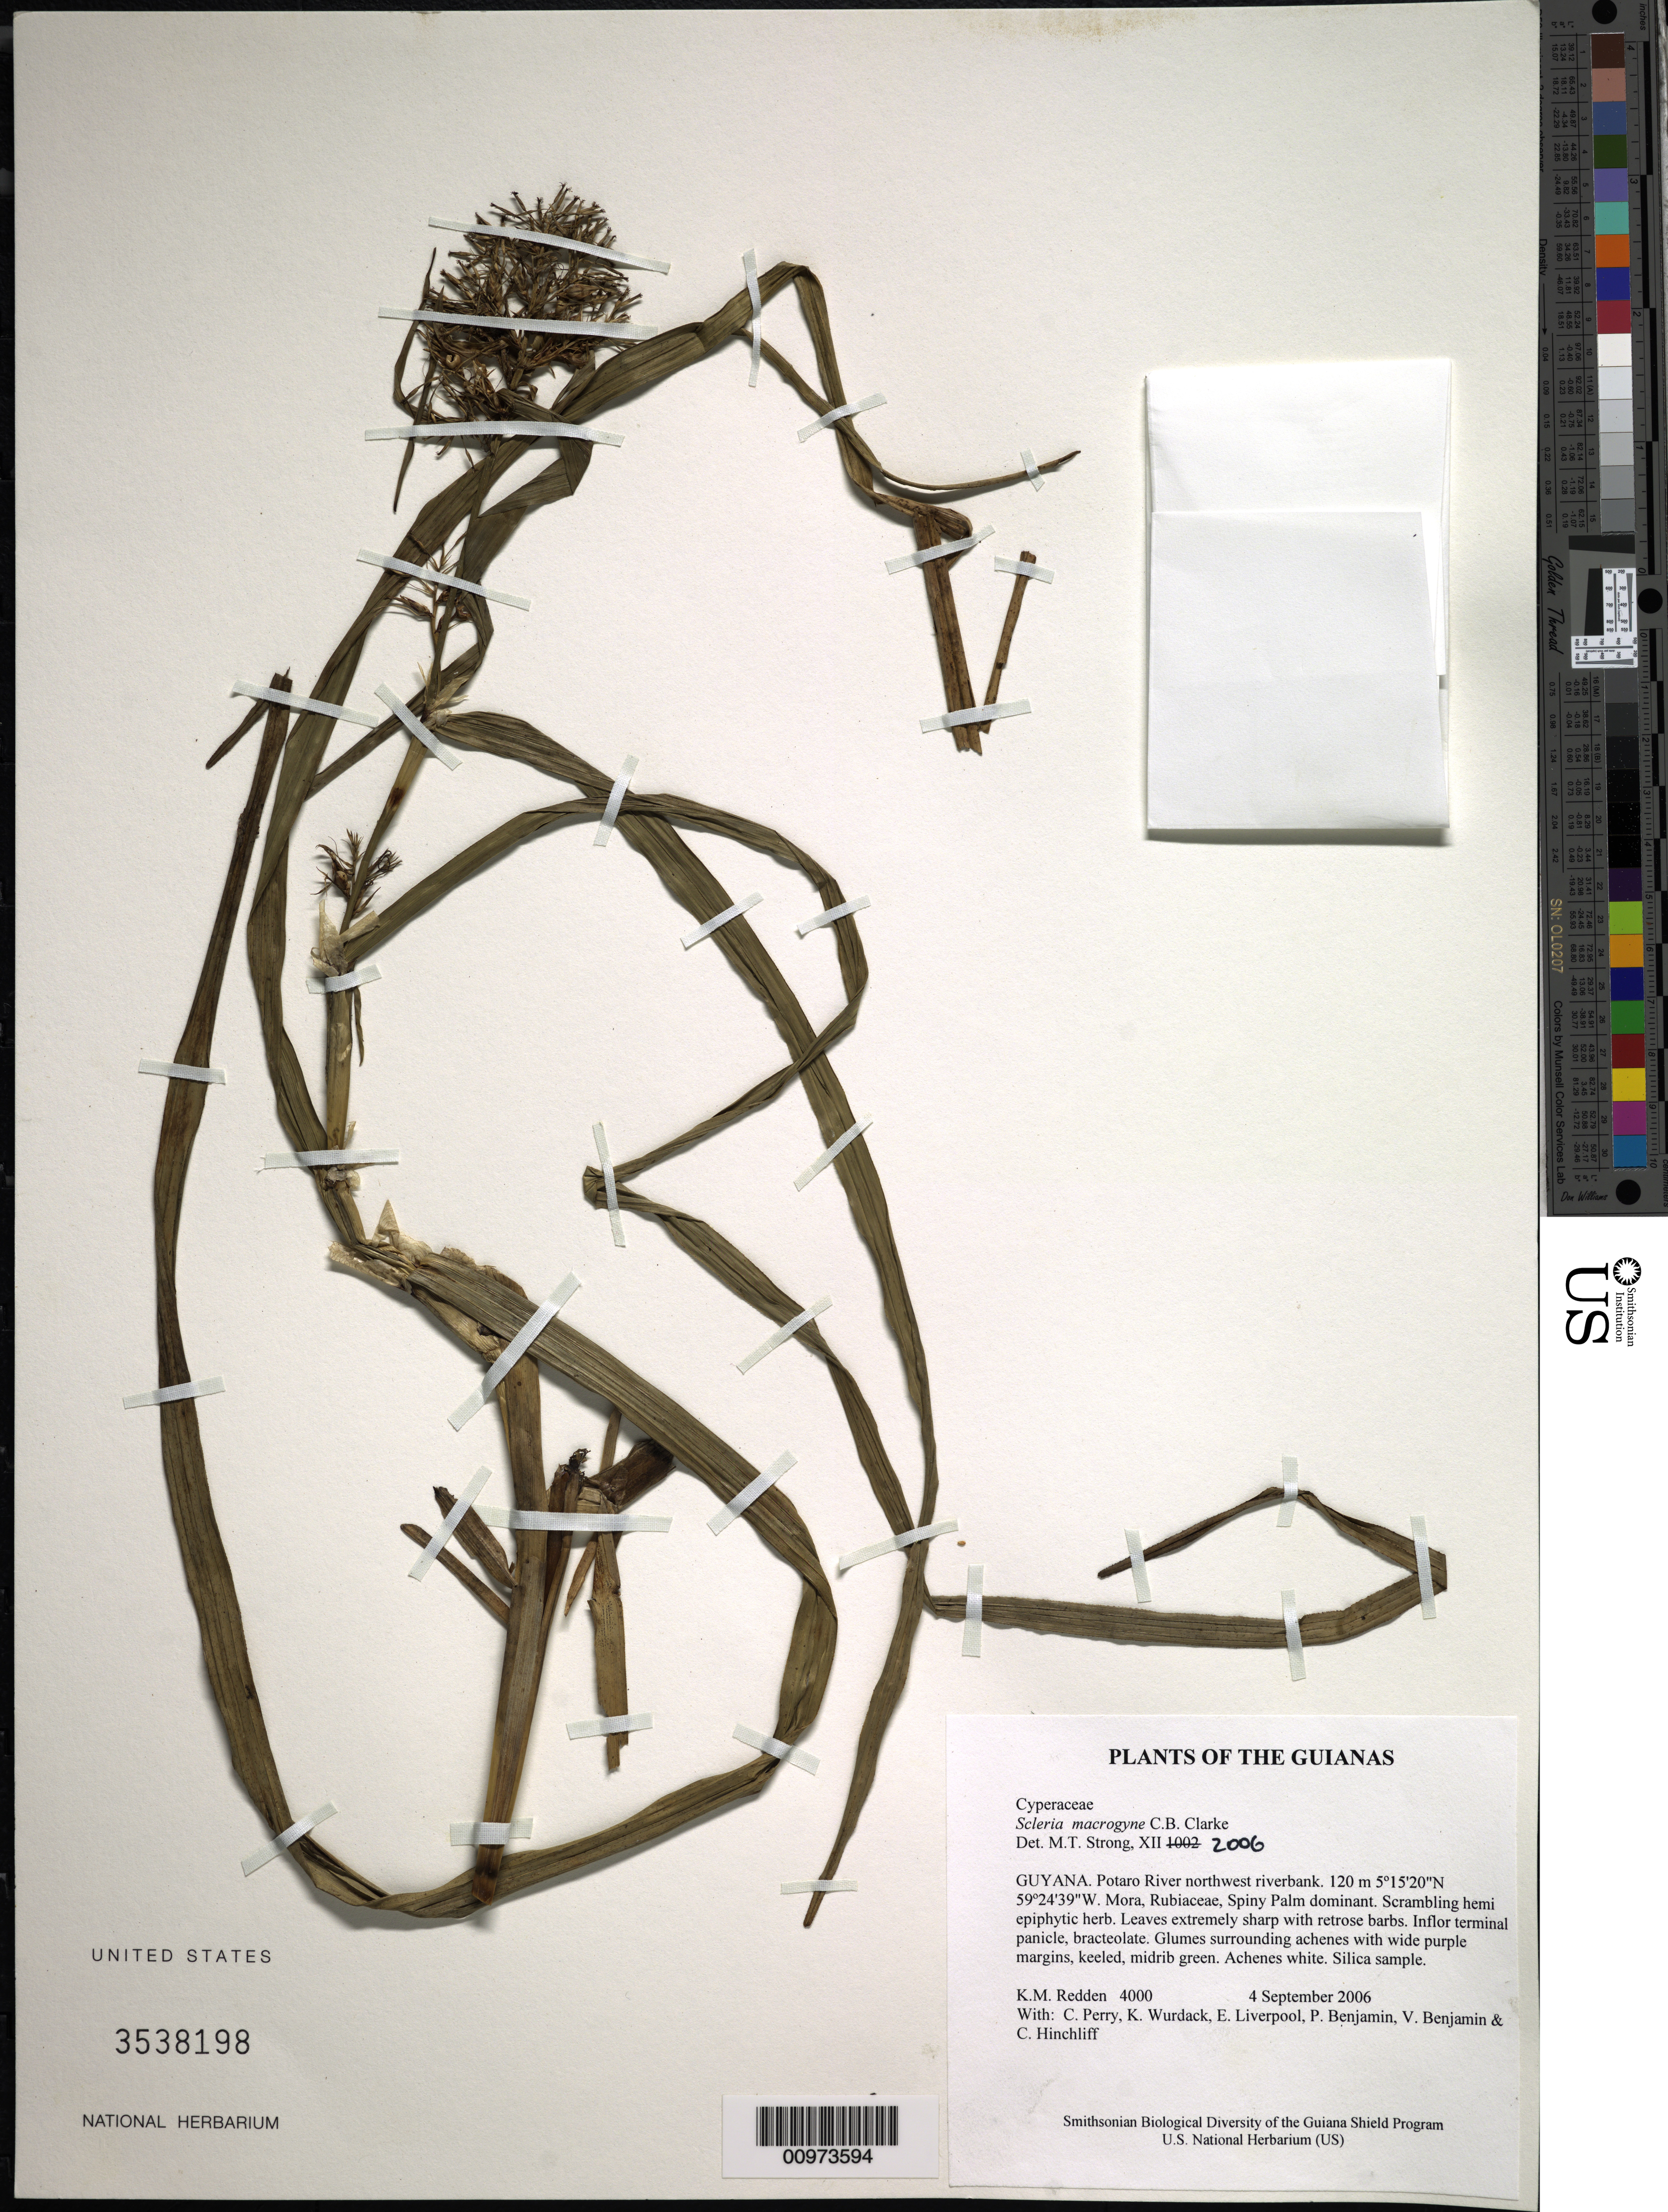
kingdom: Plantae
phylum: Tracheophyta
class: Liliopsida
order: Poales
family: Cyperaceae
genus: Scleria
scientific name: Scleria macrogyne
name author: C.B. Clarke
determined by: Strong, M. T., (US), Smithsonian Institution - National Museum of Natural History (UNITED STATES)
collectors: K. M. Redden, C. Perry, K. Wurdack, E. Liverpool, P. Benjamin, V. Benjamin & C. E. Hinchliff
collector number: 4000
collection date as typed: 4 September 2006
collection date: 2006-09-04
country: Guyana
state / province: Potaro-Siparuni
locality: Potaro River northwest riverbank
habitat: Mora, Rubiaceae, Spiny Palm dominant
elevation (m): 120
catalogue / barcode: US 3538198